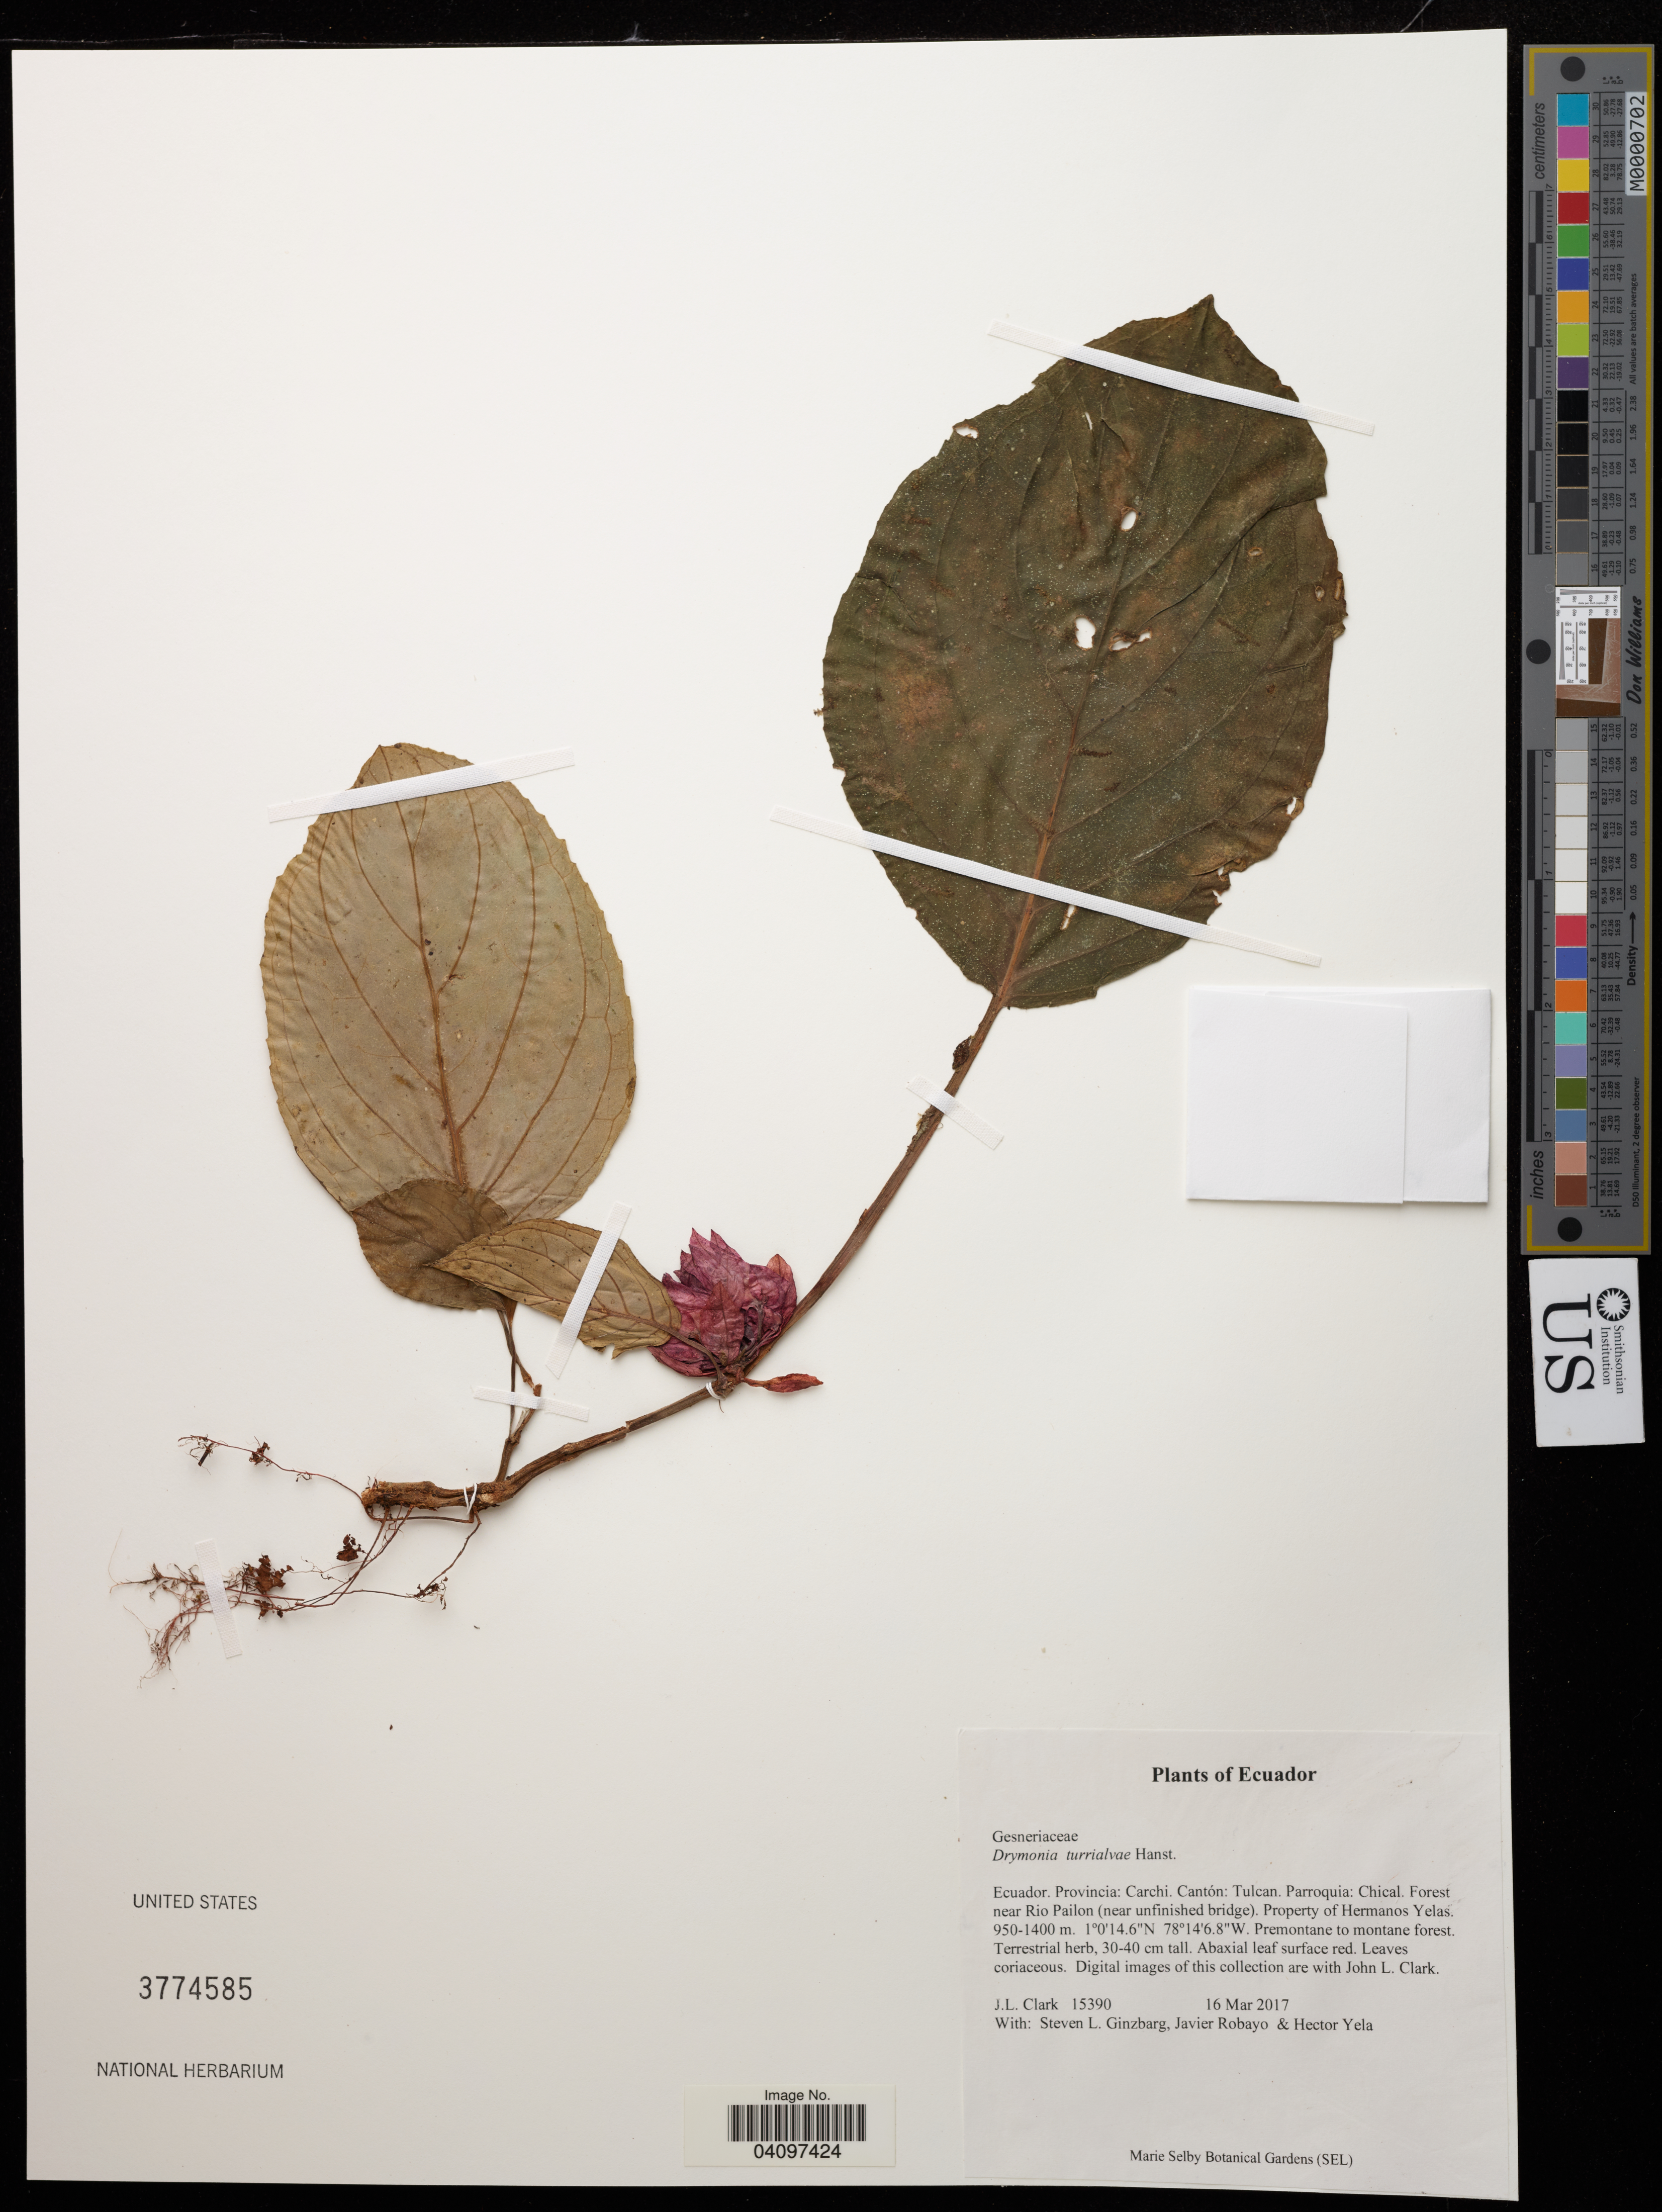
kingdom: Plantae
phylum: Tracheophyta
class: Magnoliopsida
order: Lamiales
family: Gesneriaceae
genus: Drymonia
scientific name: Drymonia turrialvae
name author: Hanst.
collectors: J. Clark, S. Ginzbarg & J. Robayo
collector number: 15390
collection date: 2017-03-06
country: Ecuador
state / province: Carchi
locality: Cantón: Tulcan. Parroquia: Chical. Forest near Rio Pailon (near unfinished bridge). Property of Hermanos Yelas.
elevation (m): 950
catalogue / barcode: US 3774585